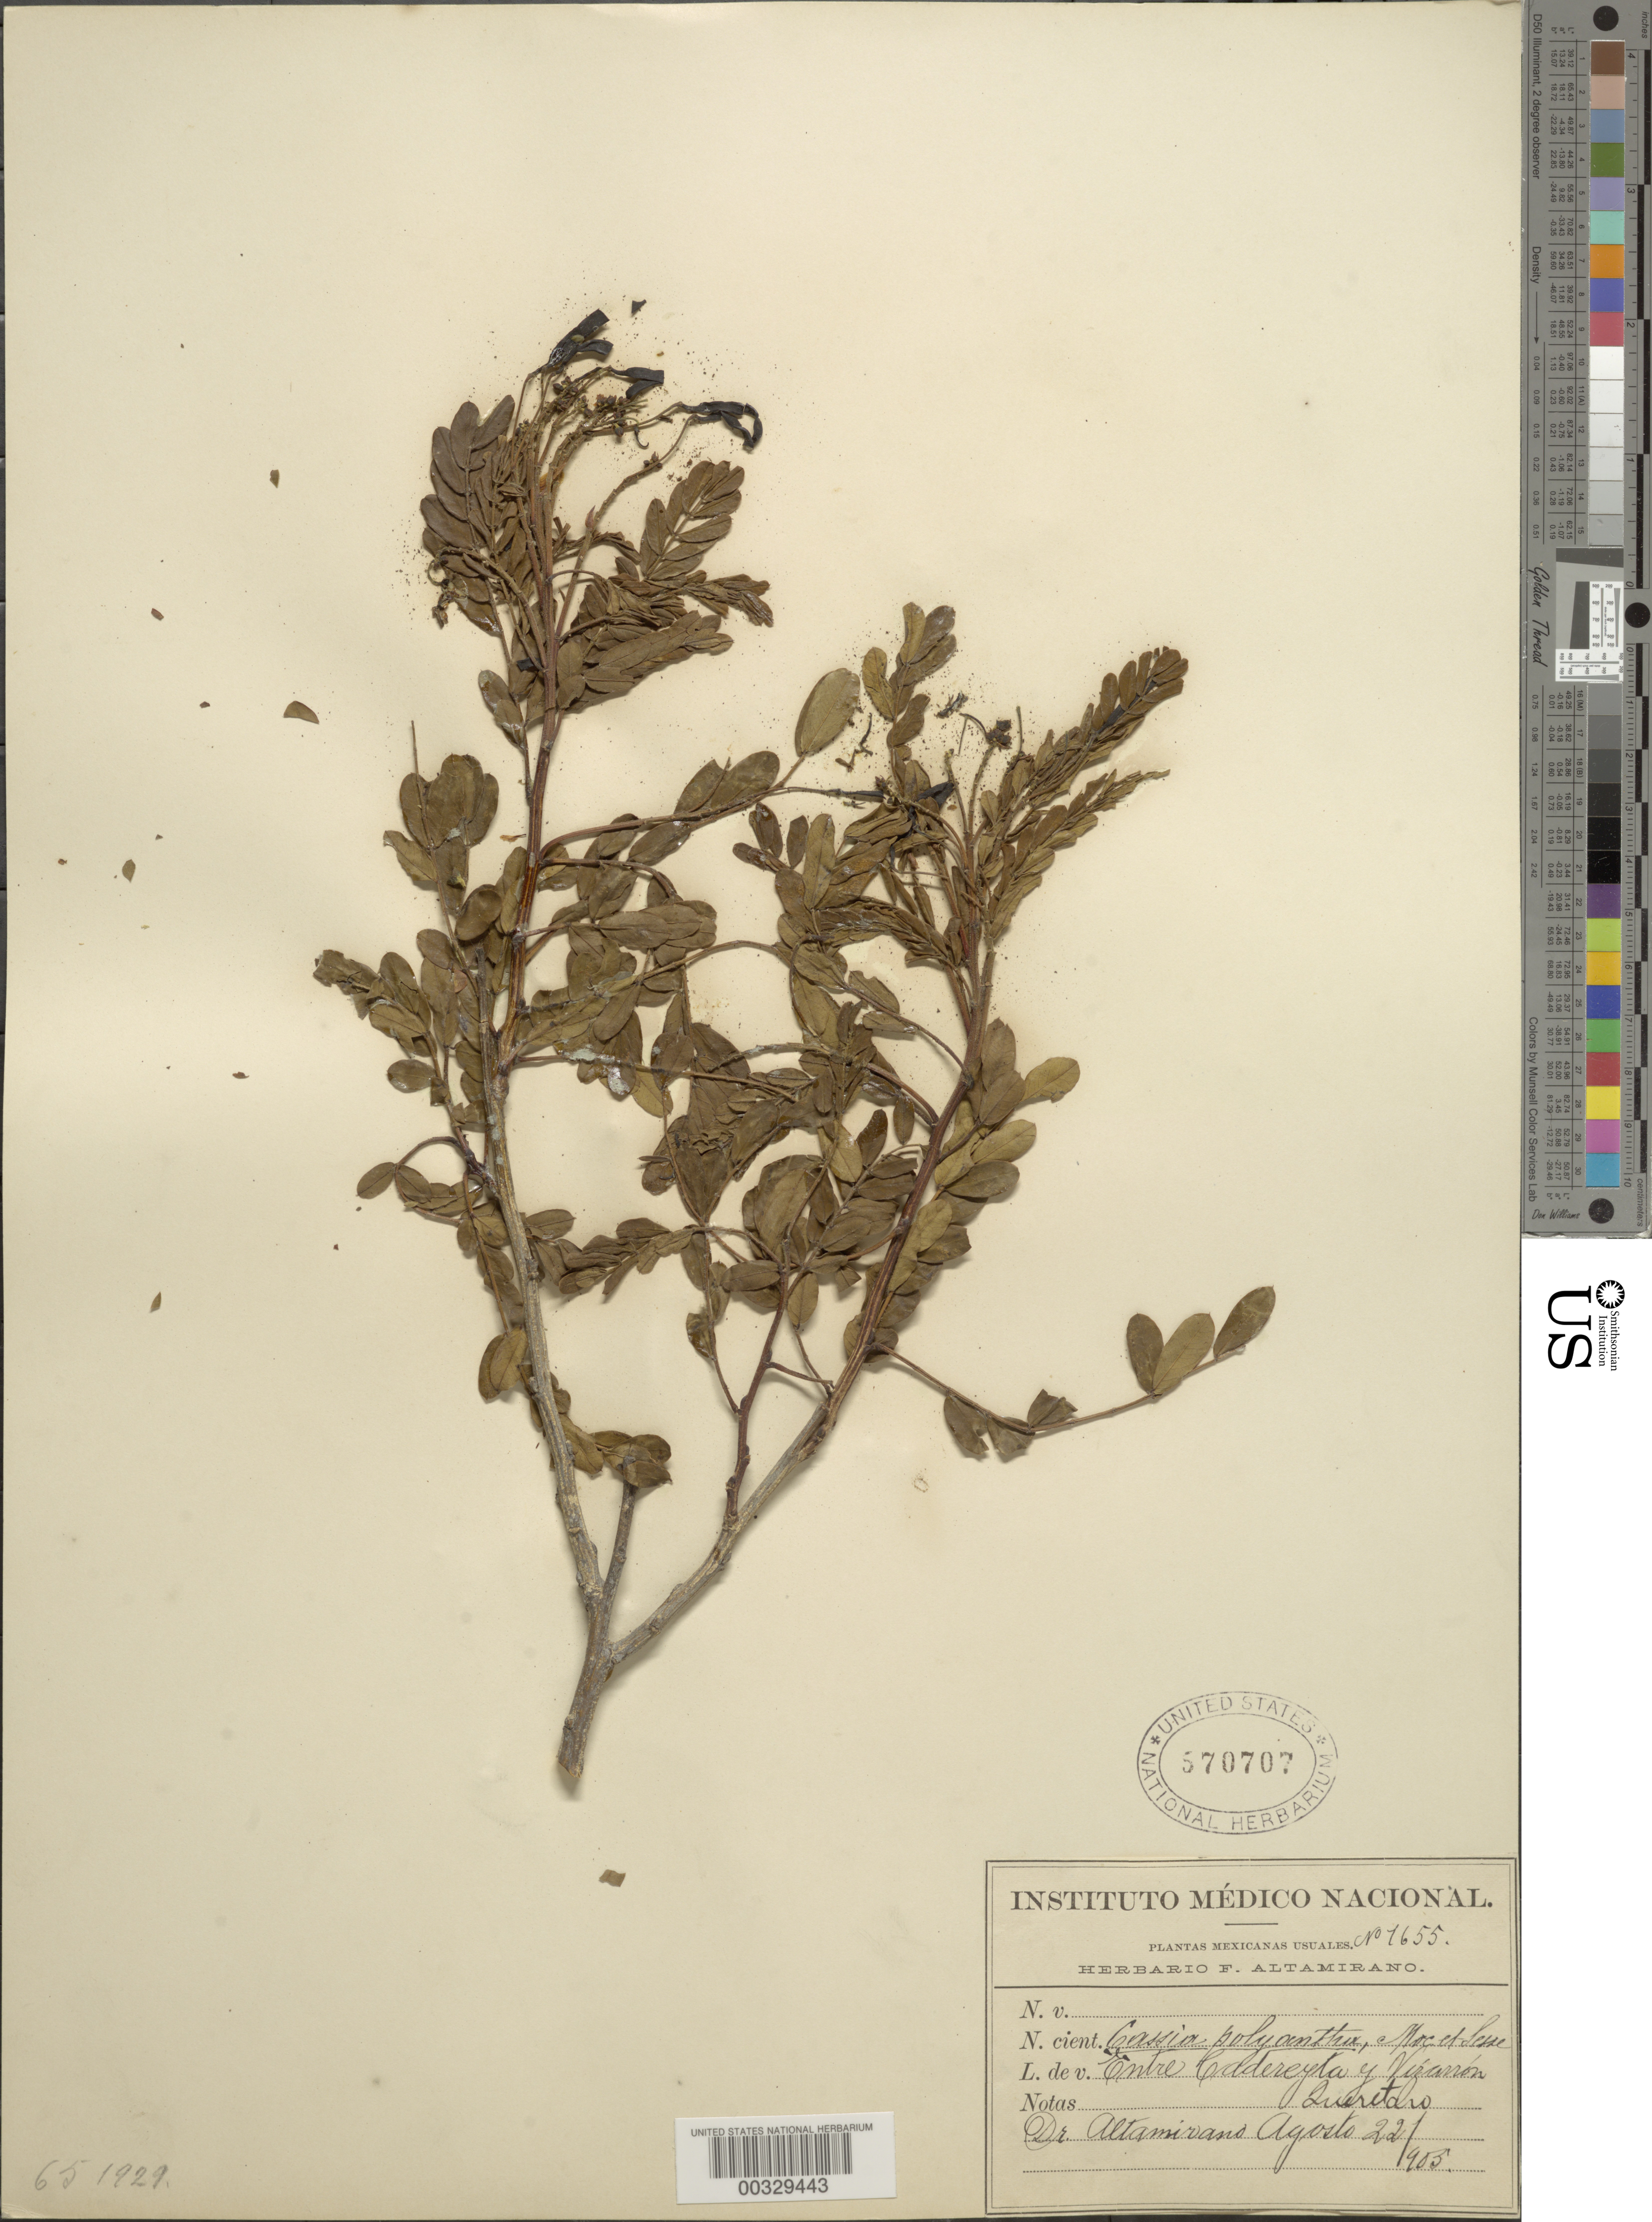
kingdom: Plantae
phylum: Tracheophyta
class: Magnoliopsida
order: Fabales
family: Fabaceae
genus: Senna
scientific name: Senna polyantha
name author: (Coll) H.S. Irwin & Barneby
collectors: A. Agosto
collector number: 1655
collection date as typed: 22 Aug 1903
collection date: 1903-08-22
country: Mexico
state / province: Querétaro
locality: Between Cadereyta and Vizarron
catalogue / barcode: US 570707